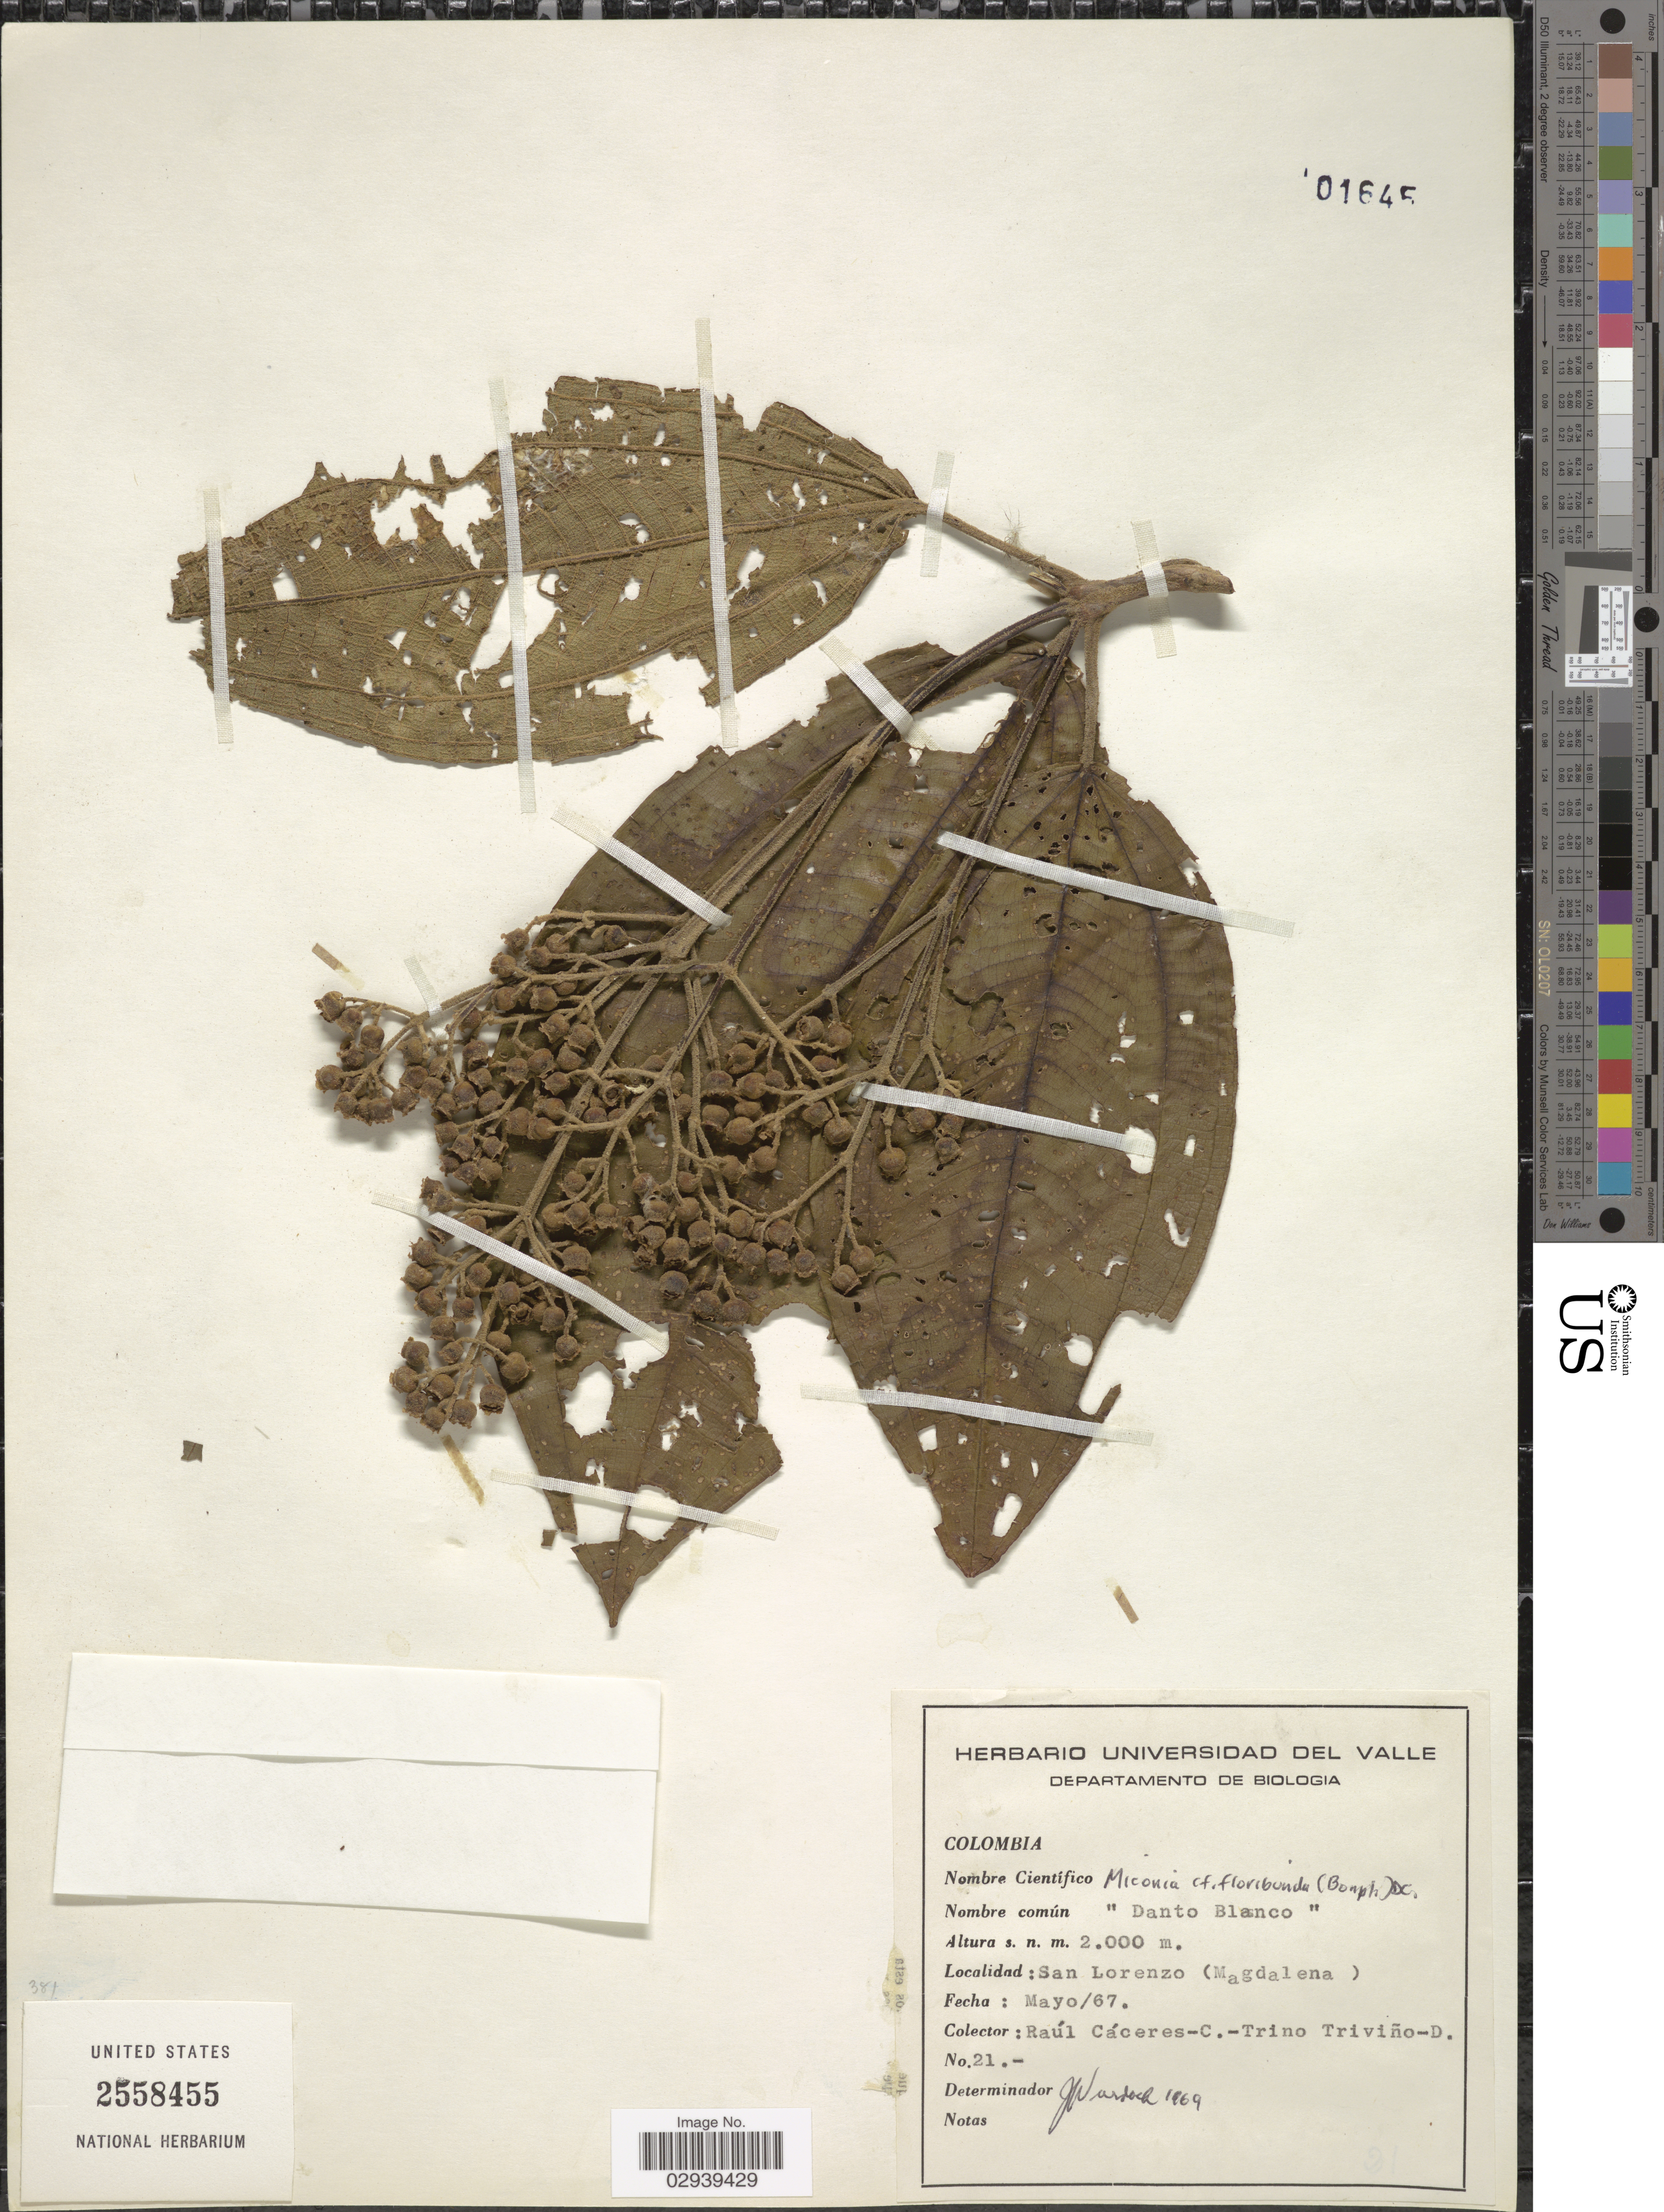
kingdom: Plantae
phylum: Tracheophyta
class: Magnoliopsida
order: Myrtales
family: Melastomataceae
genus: Miconia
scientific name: Miconia floribunda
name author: (Bonpl.) DC.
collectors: R. Cáceres C. & T. Triviño D.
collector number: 21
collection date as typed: Transcribed d/m/y: /5/67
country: Colombia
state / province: Magdalena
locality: San Lorenzo (Magdalena).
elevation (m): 2000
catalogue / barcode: US 2558455